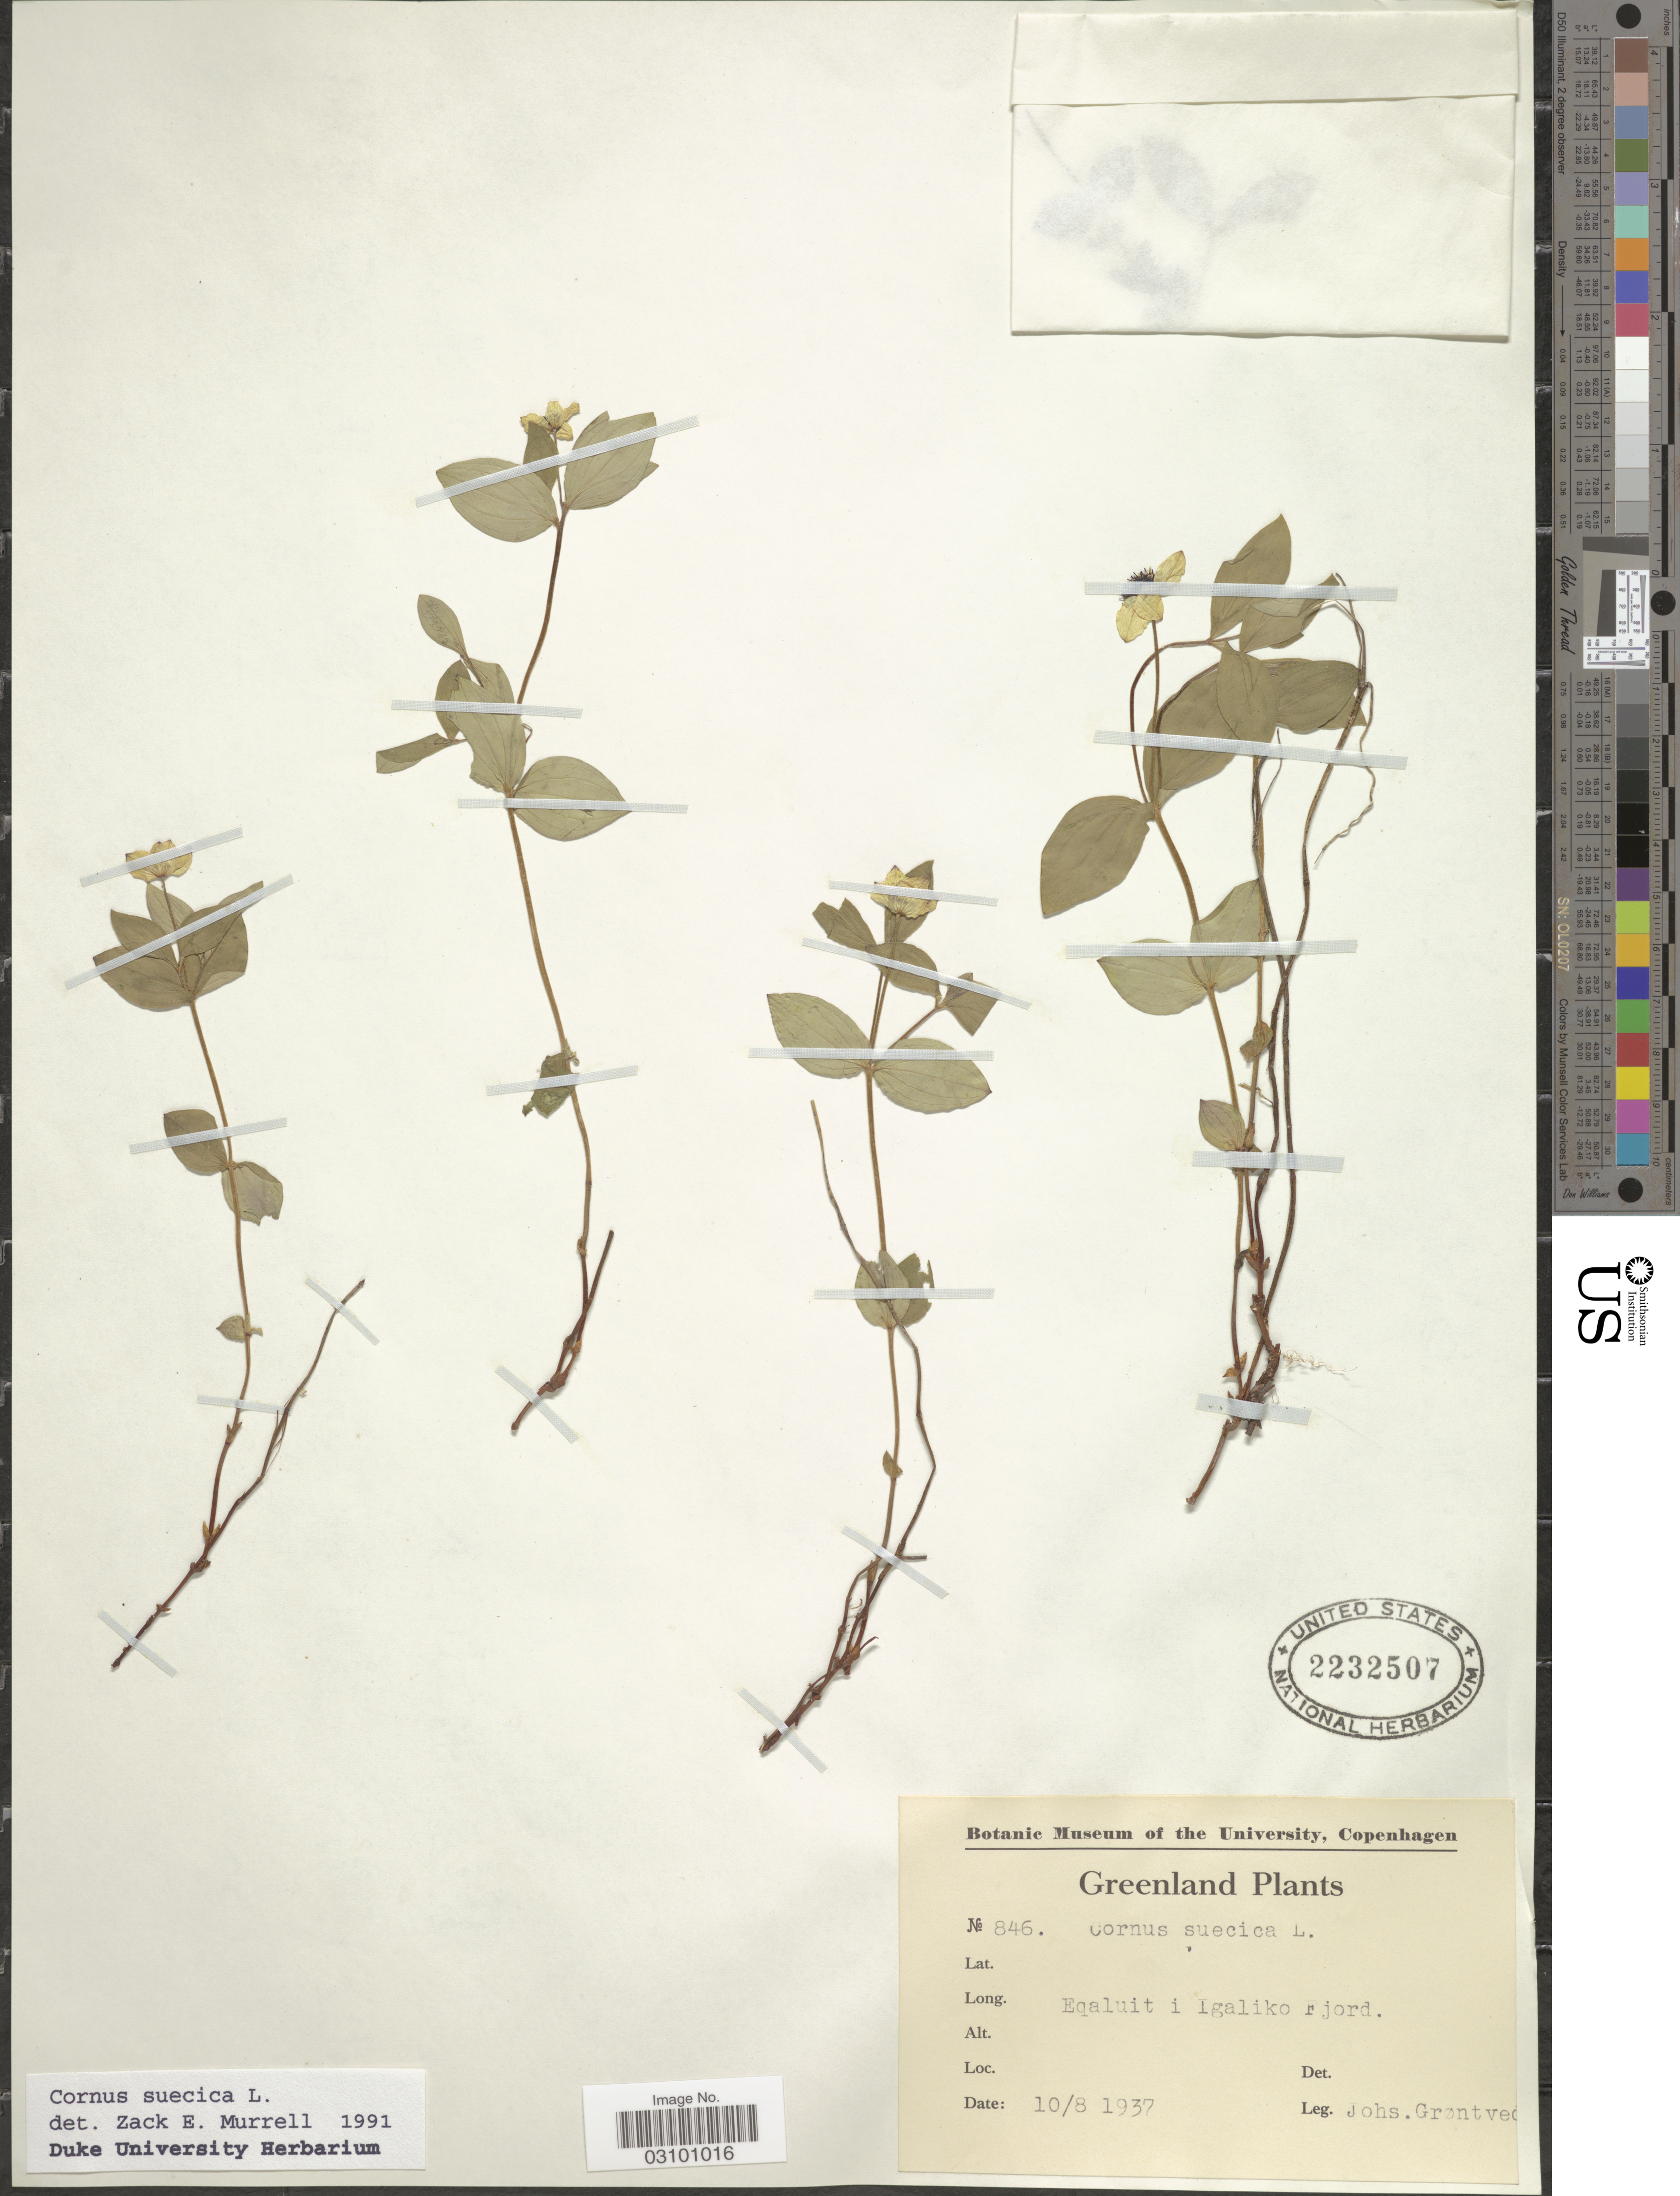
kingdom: Plantae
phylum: Tracheophyta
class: Magnoliopsida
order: Cornales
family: Cornaceae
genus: Cornus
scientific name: Cornus suecica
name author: L.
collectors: J. Grøntved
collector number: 846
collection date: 1937-08-10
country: Greenland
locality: Eqaluit i Igaliko Fjord.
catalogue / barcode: US 2232507